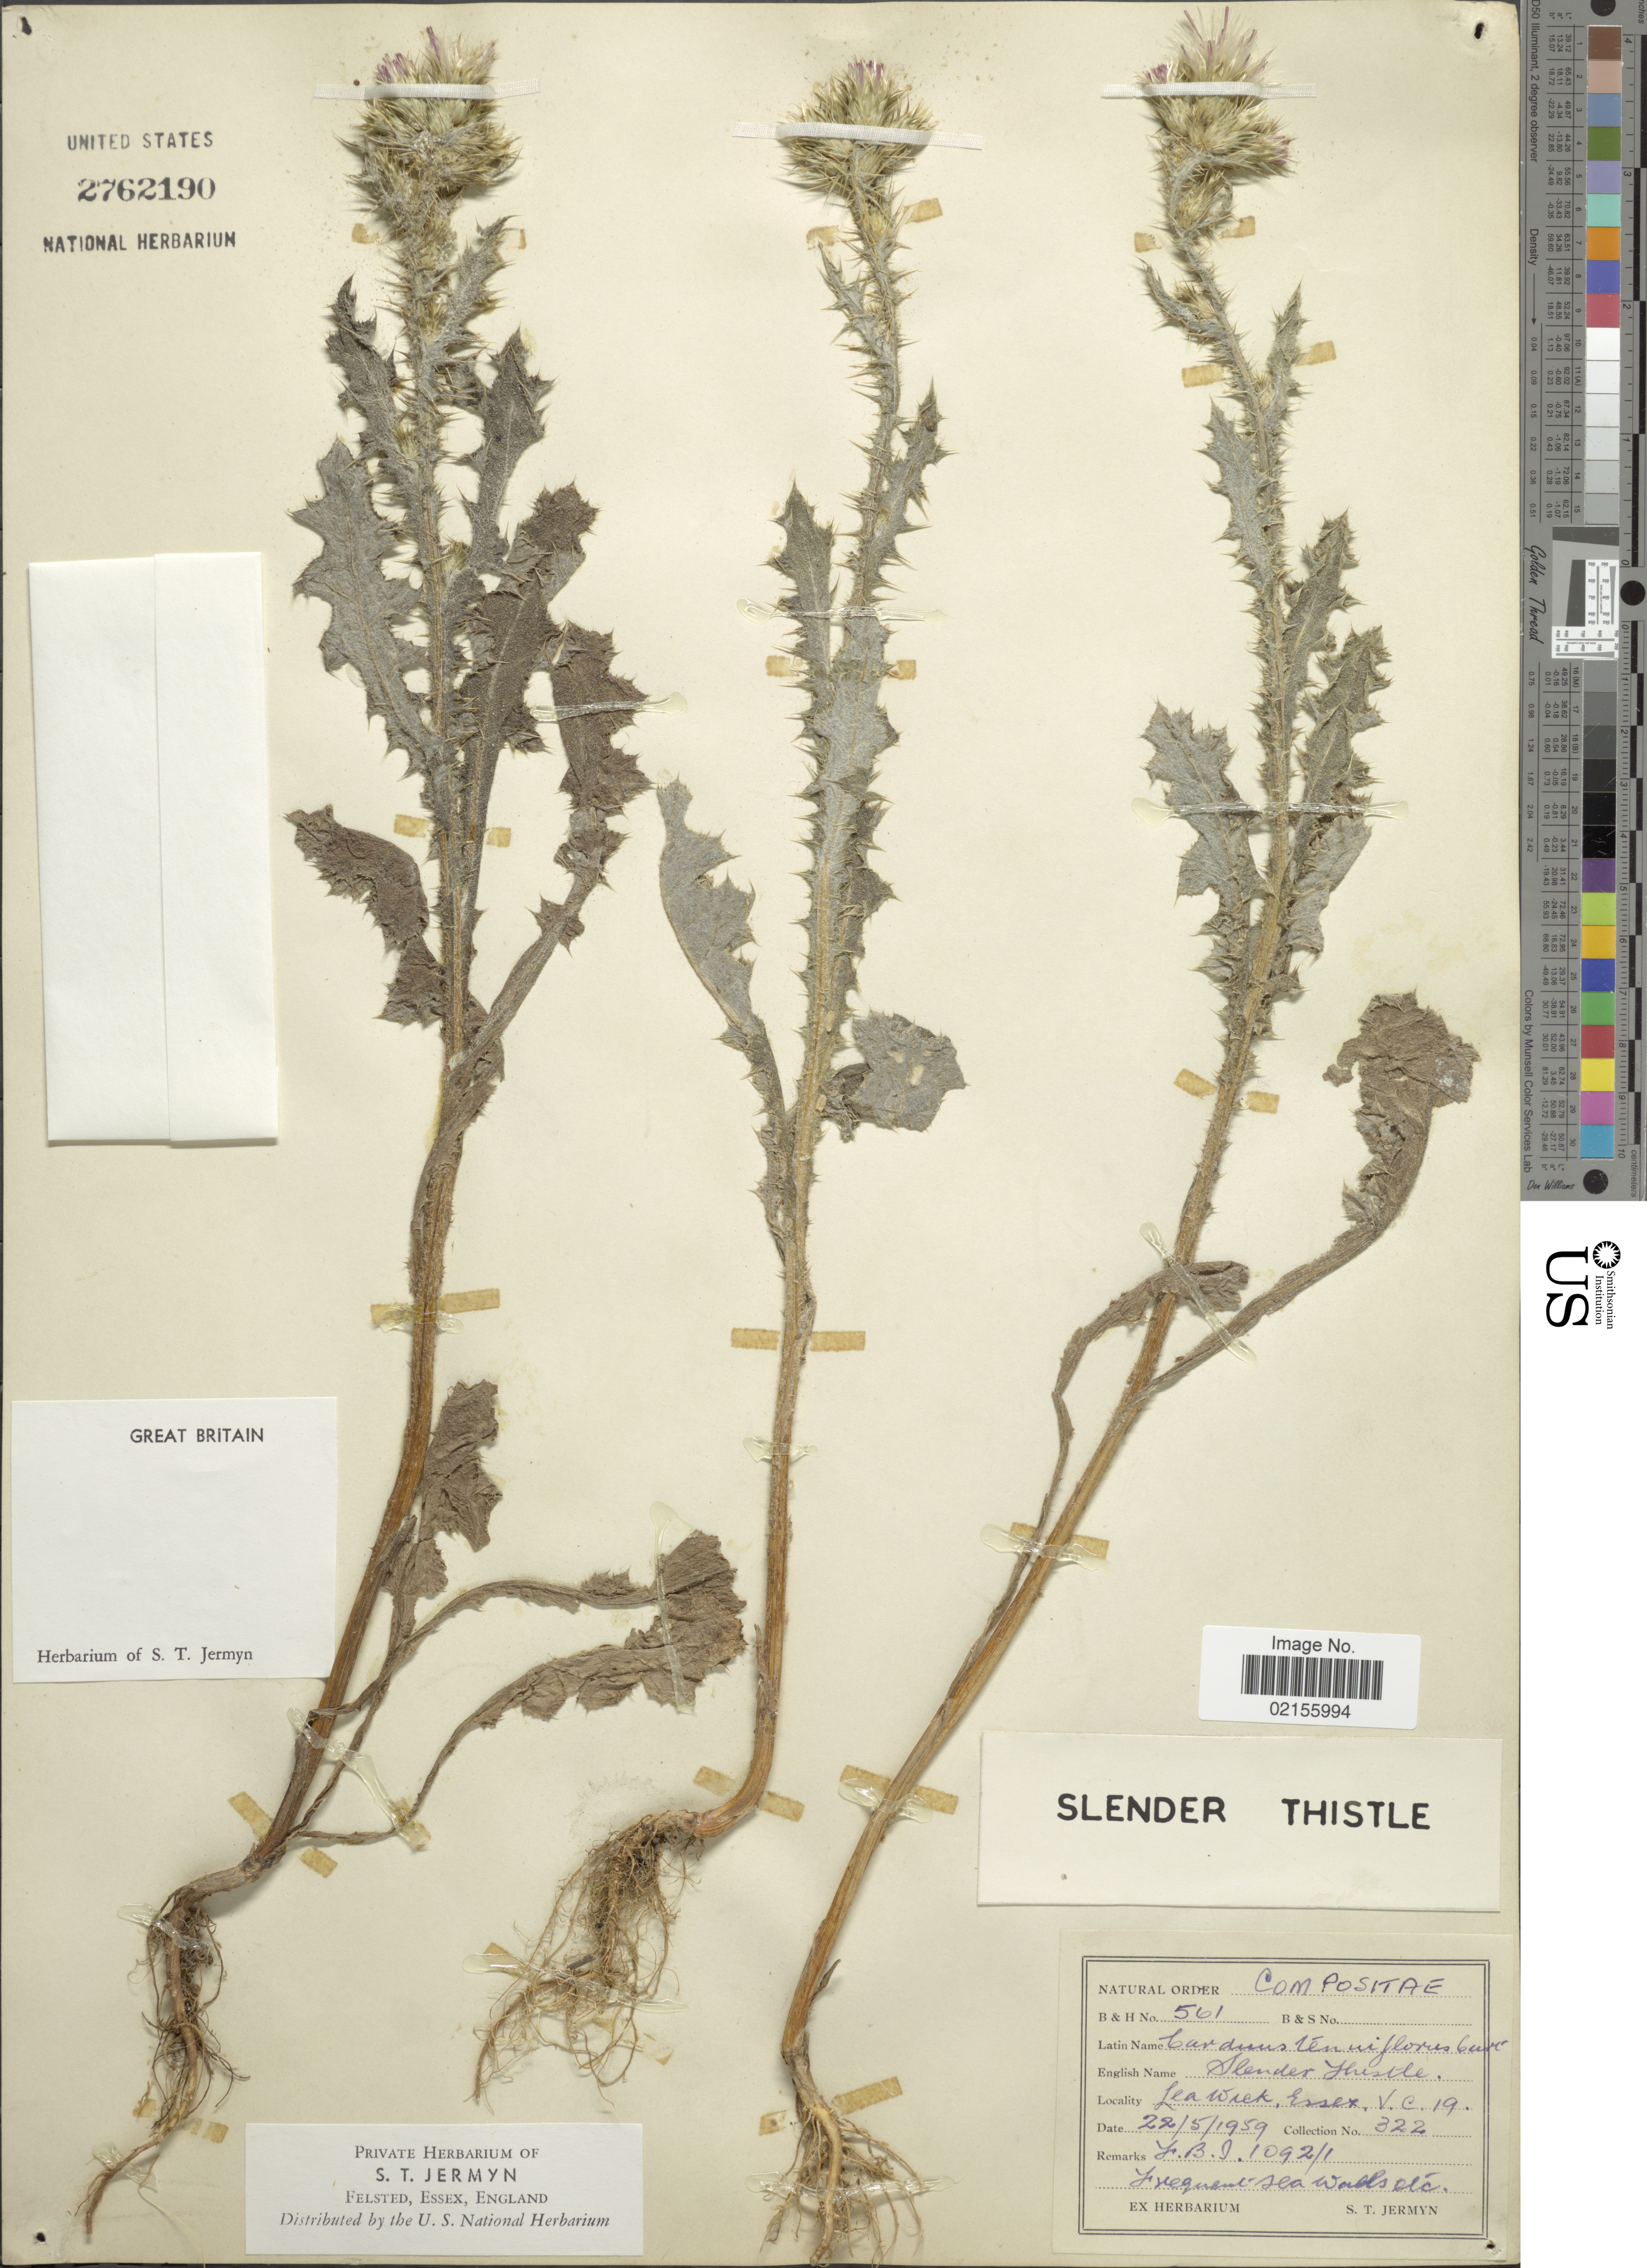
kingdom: Plantae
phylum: Tracheophyta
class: Magnoliopsida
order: Asterales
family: Asteraceae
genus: Carduus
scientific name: Carduus tenuiflorus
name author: Curtis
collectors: S. Jermyn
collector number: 322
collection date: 1959-05-22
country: United Kingdom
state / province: England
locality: Lea Wick, Essex, V.C. 19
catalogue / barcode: US 2762190